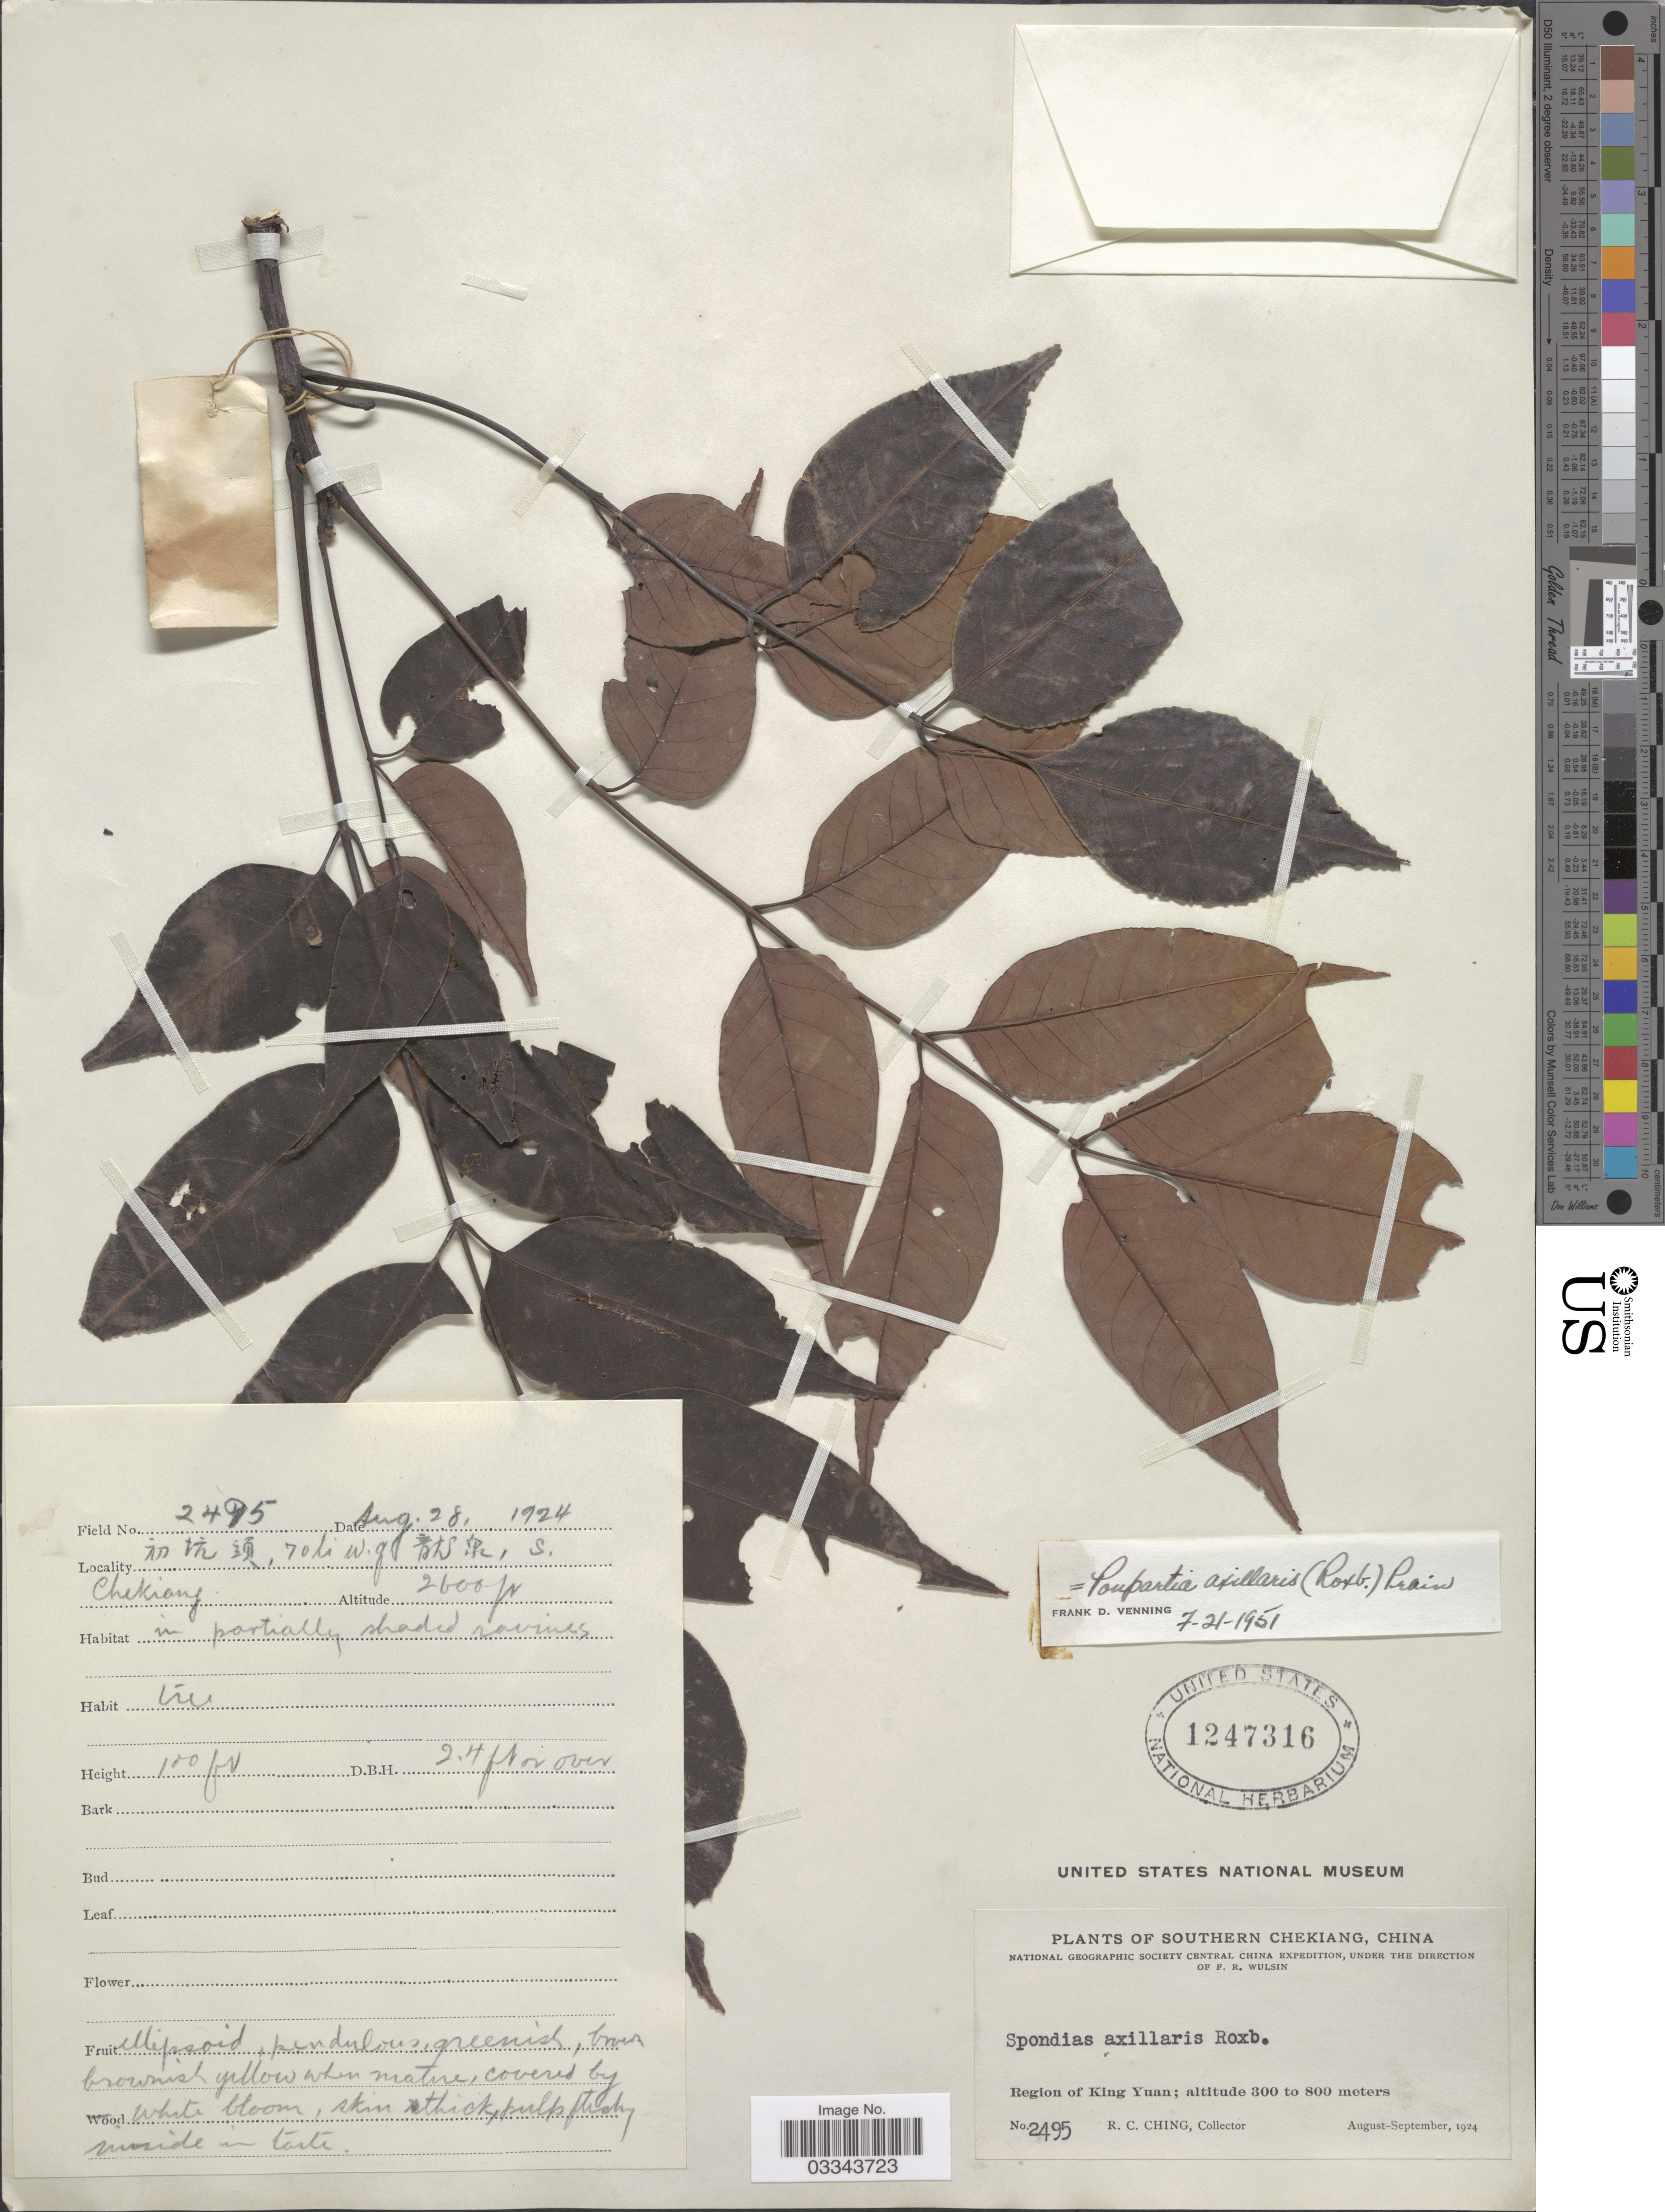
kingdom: Plantae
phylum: Tracheophyta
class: Magnoliopsida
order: Sapindales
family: Anacardiaceae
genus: Choerospondias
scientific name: Choerospondias axillaris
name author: (Roxb.) B.L. Burtt & A.W. Hill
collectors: R. C. Ching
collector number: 2495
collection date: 1924-08-28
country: China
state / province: Zhejiang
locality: X, 70 li W. of X, Southern Chekiang. Region of King Yuan.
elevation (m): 792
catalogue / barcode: US 1247316